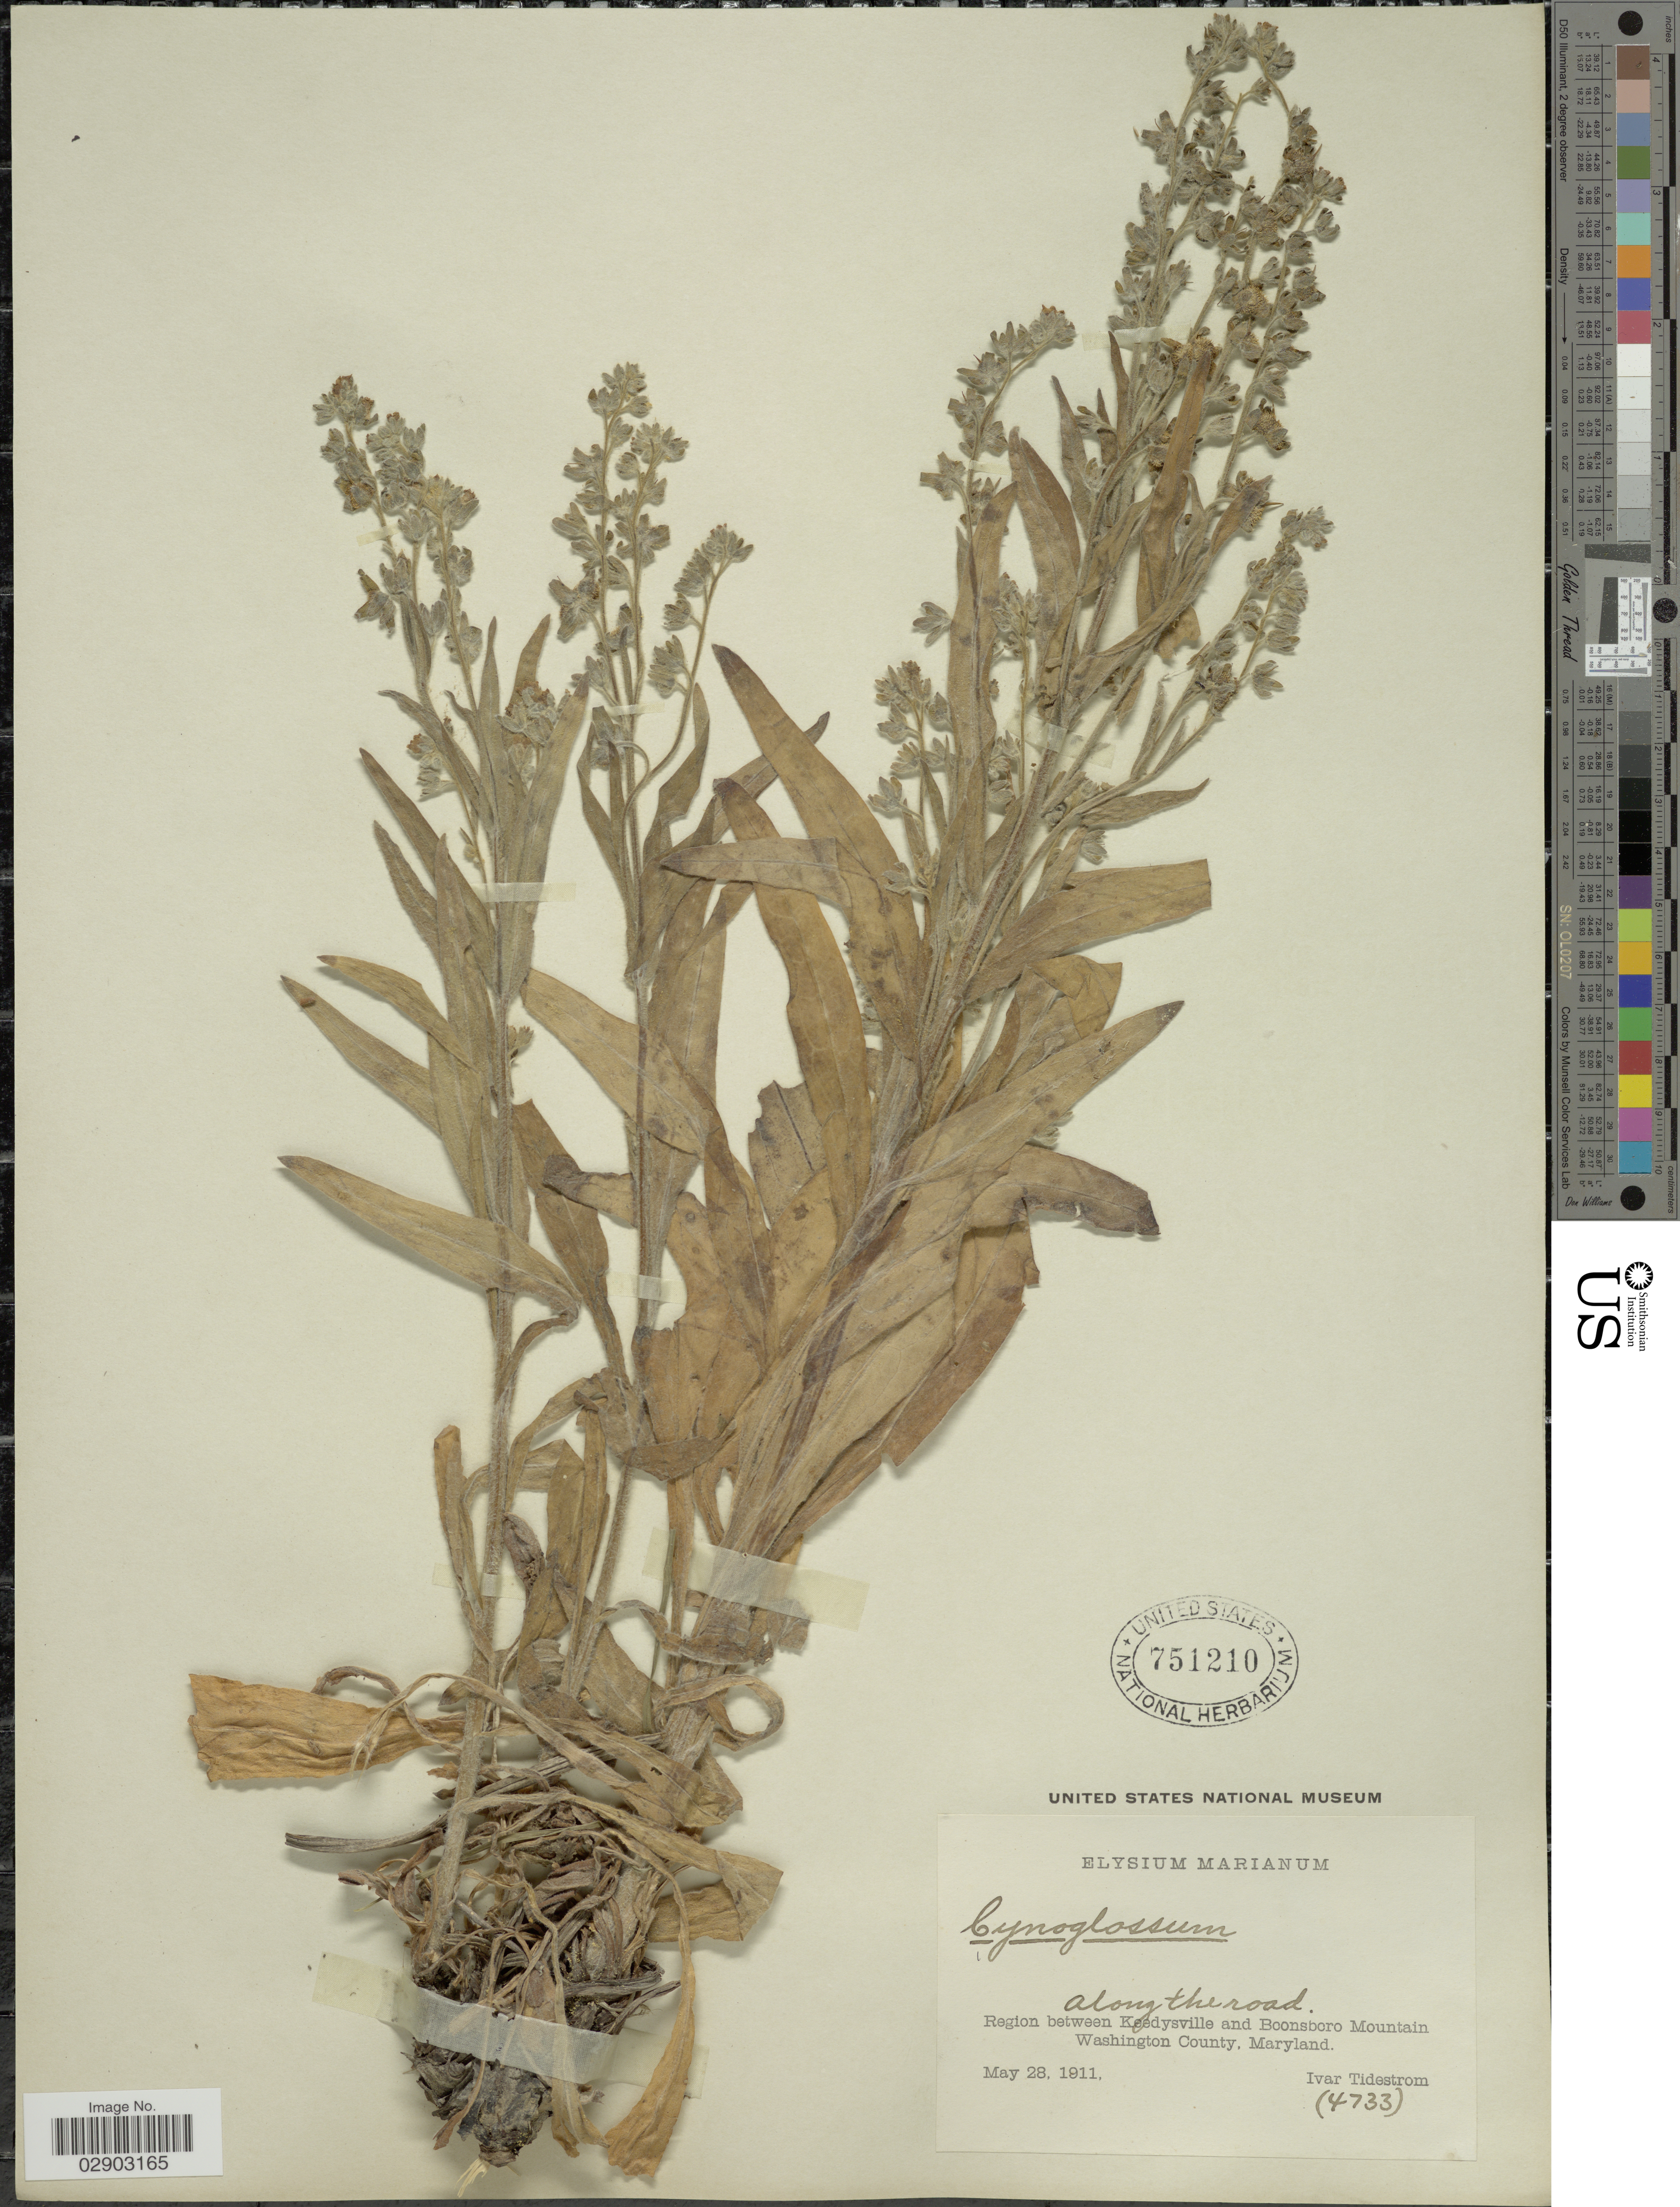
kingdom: Plantae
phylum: Tracheophyta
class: Magnoliopsida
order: Boraginales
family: Boraginaceae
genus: Cynoglossum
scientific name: Cynoglossum officinale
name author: L.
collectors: I. F. Tidestrom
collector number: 4733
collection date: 1911-05-28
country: United States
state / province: Maryland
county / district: Washington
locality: Region between Keedysville and Boonsboro Mountain. Washington County.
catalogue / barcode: US 751210